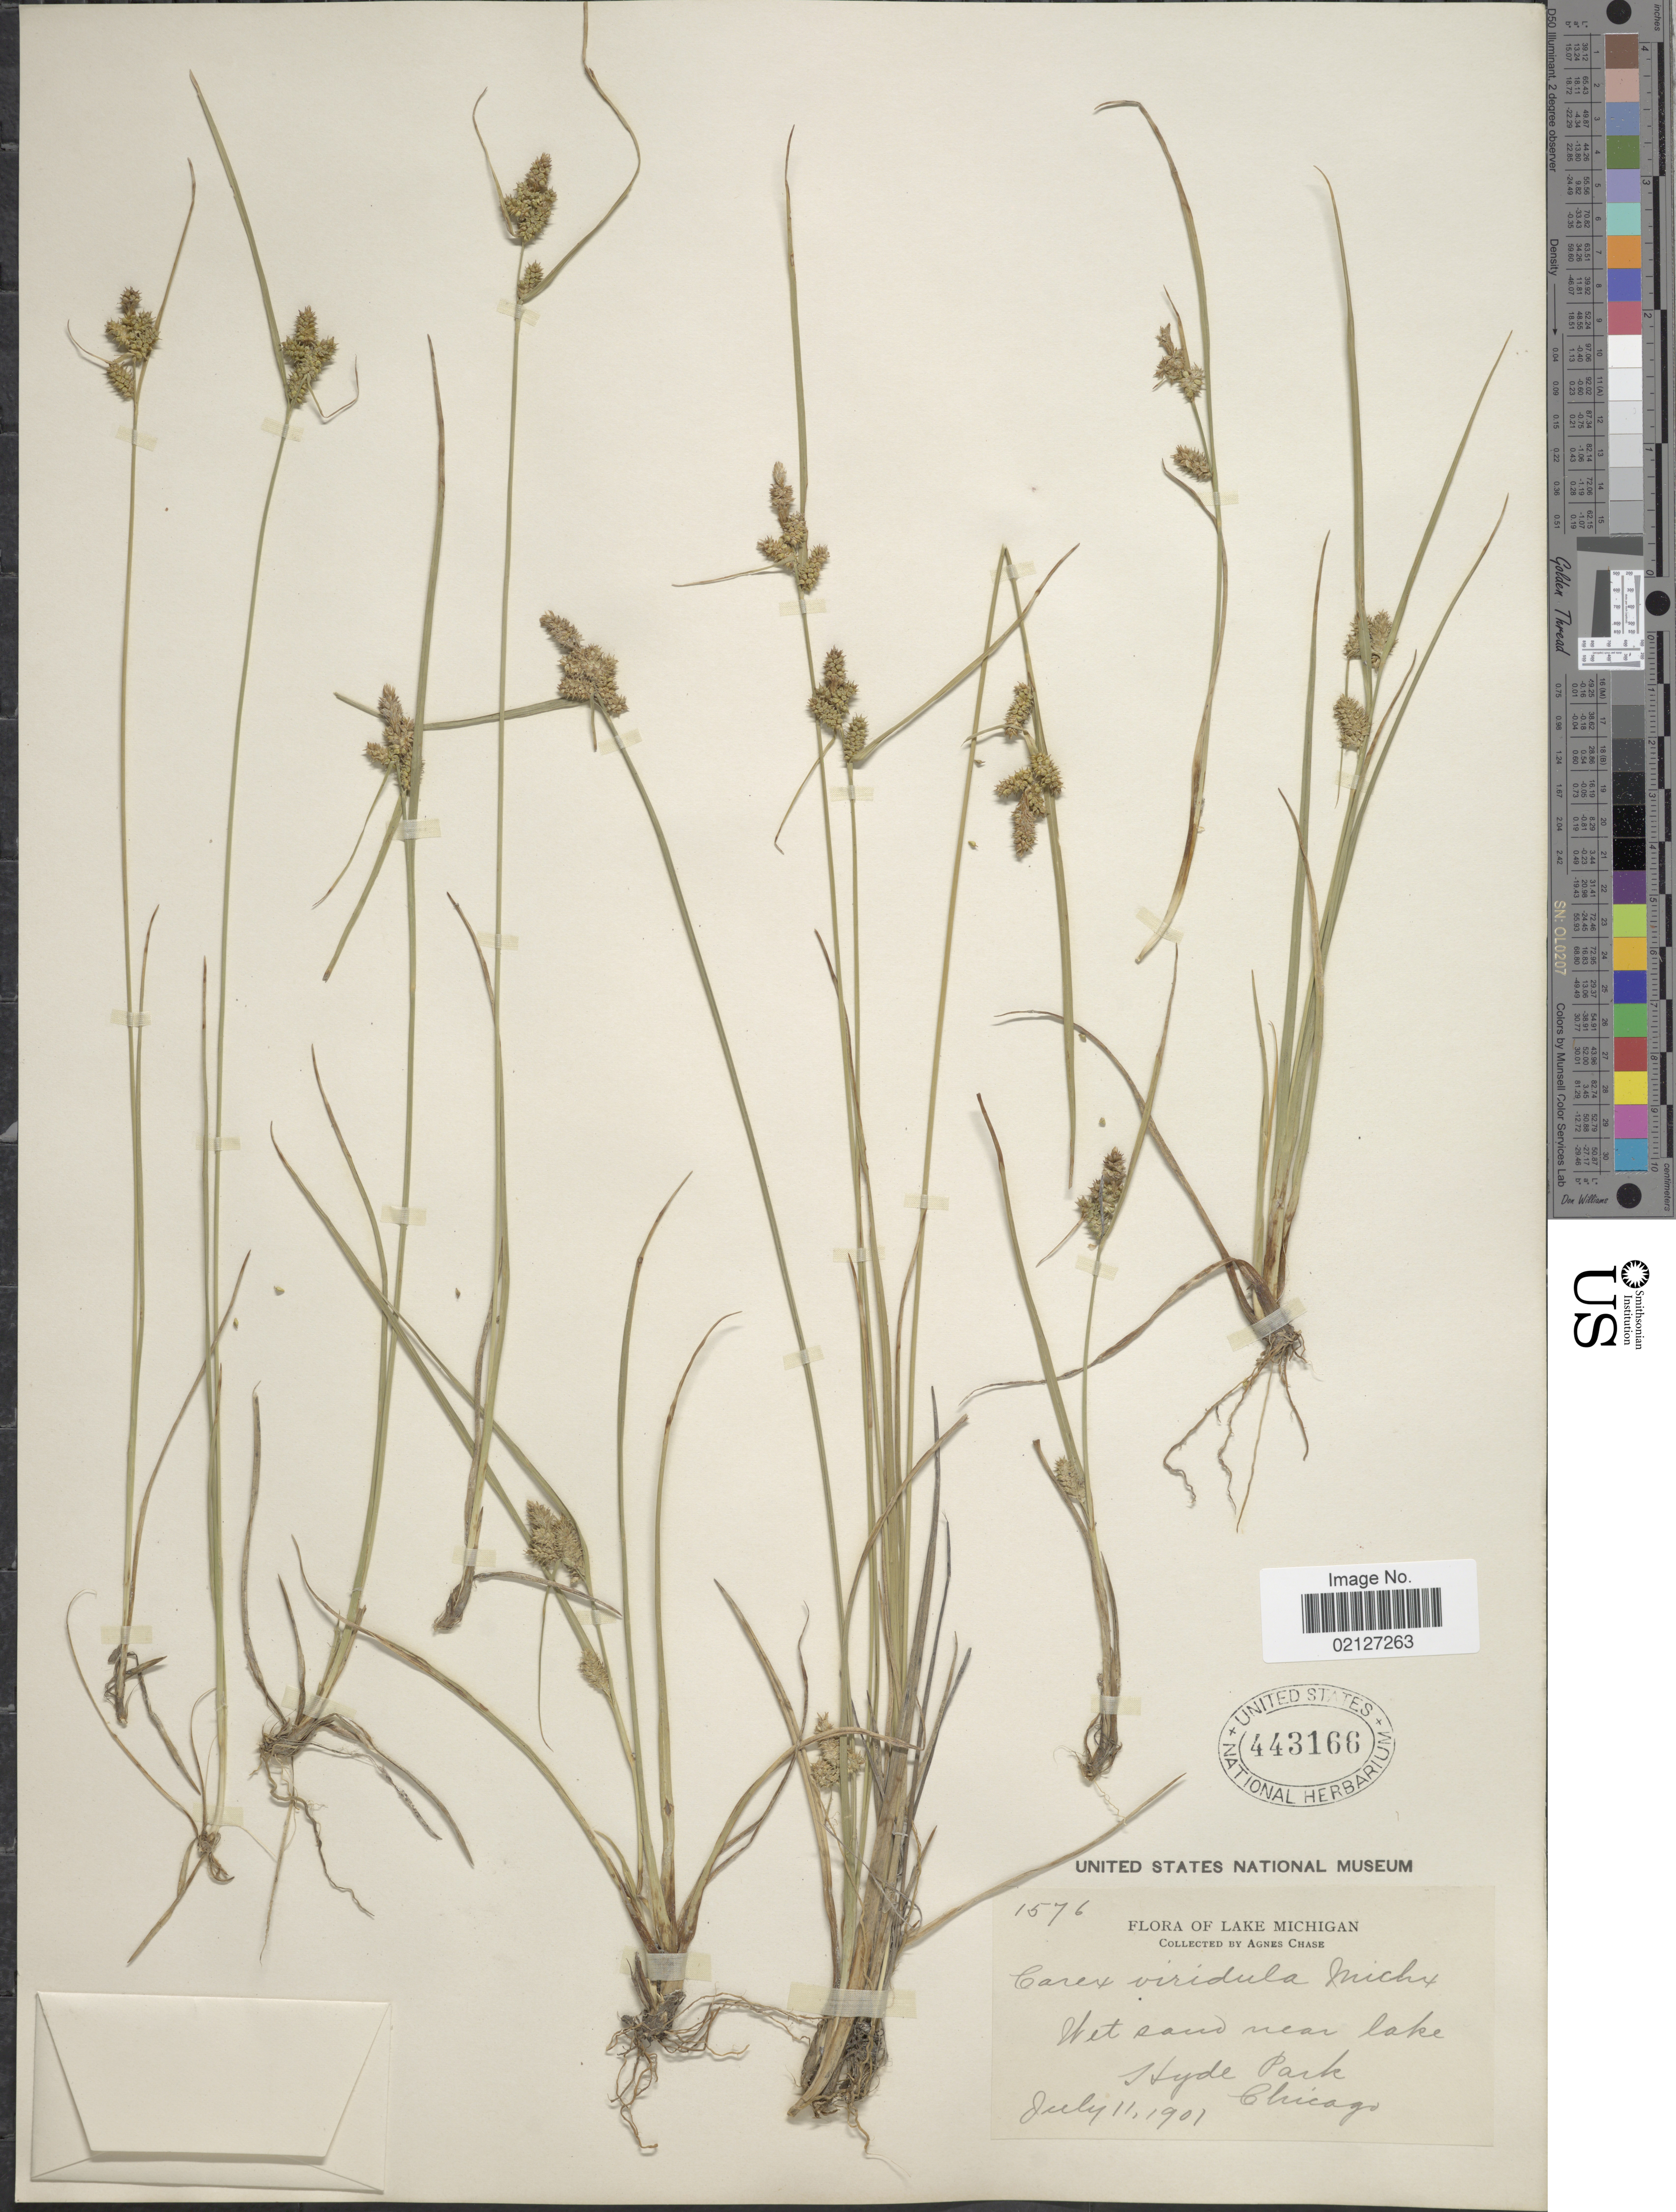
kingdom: Plantae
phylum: Tracheophyta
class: Liliopsida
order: Poales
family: Cyperaceae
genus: Carex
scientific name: Carex oederi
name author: Retz.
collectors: A. Chase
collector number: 1576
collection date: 1901-07-11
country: United States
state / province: Illinois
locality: Lake Michigan, wet sand near lake Hyde Park, Chicago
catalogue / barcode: US 443166